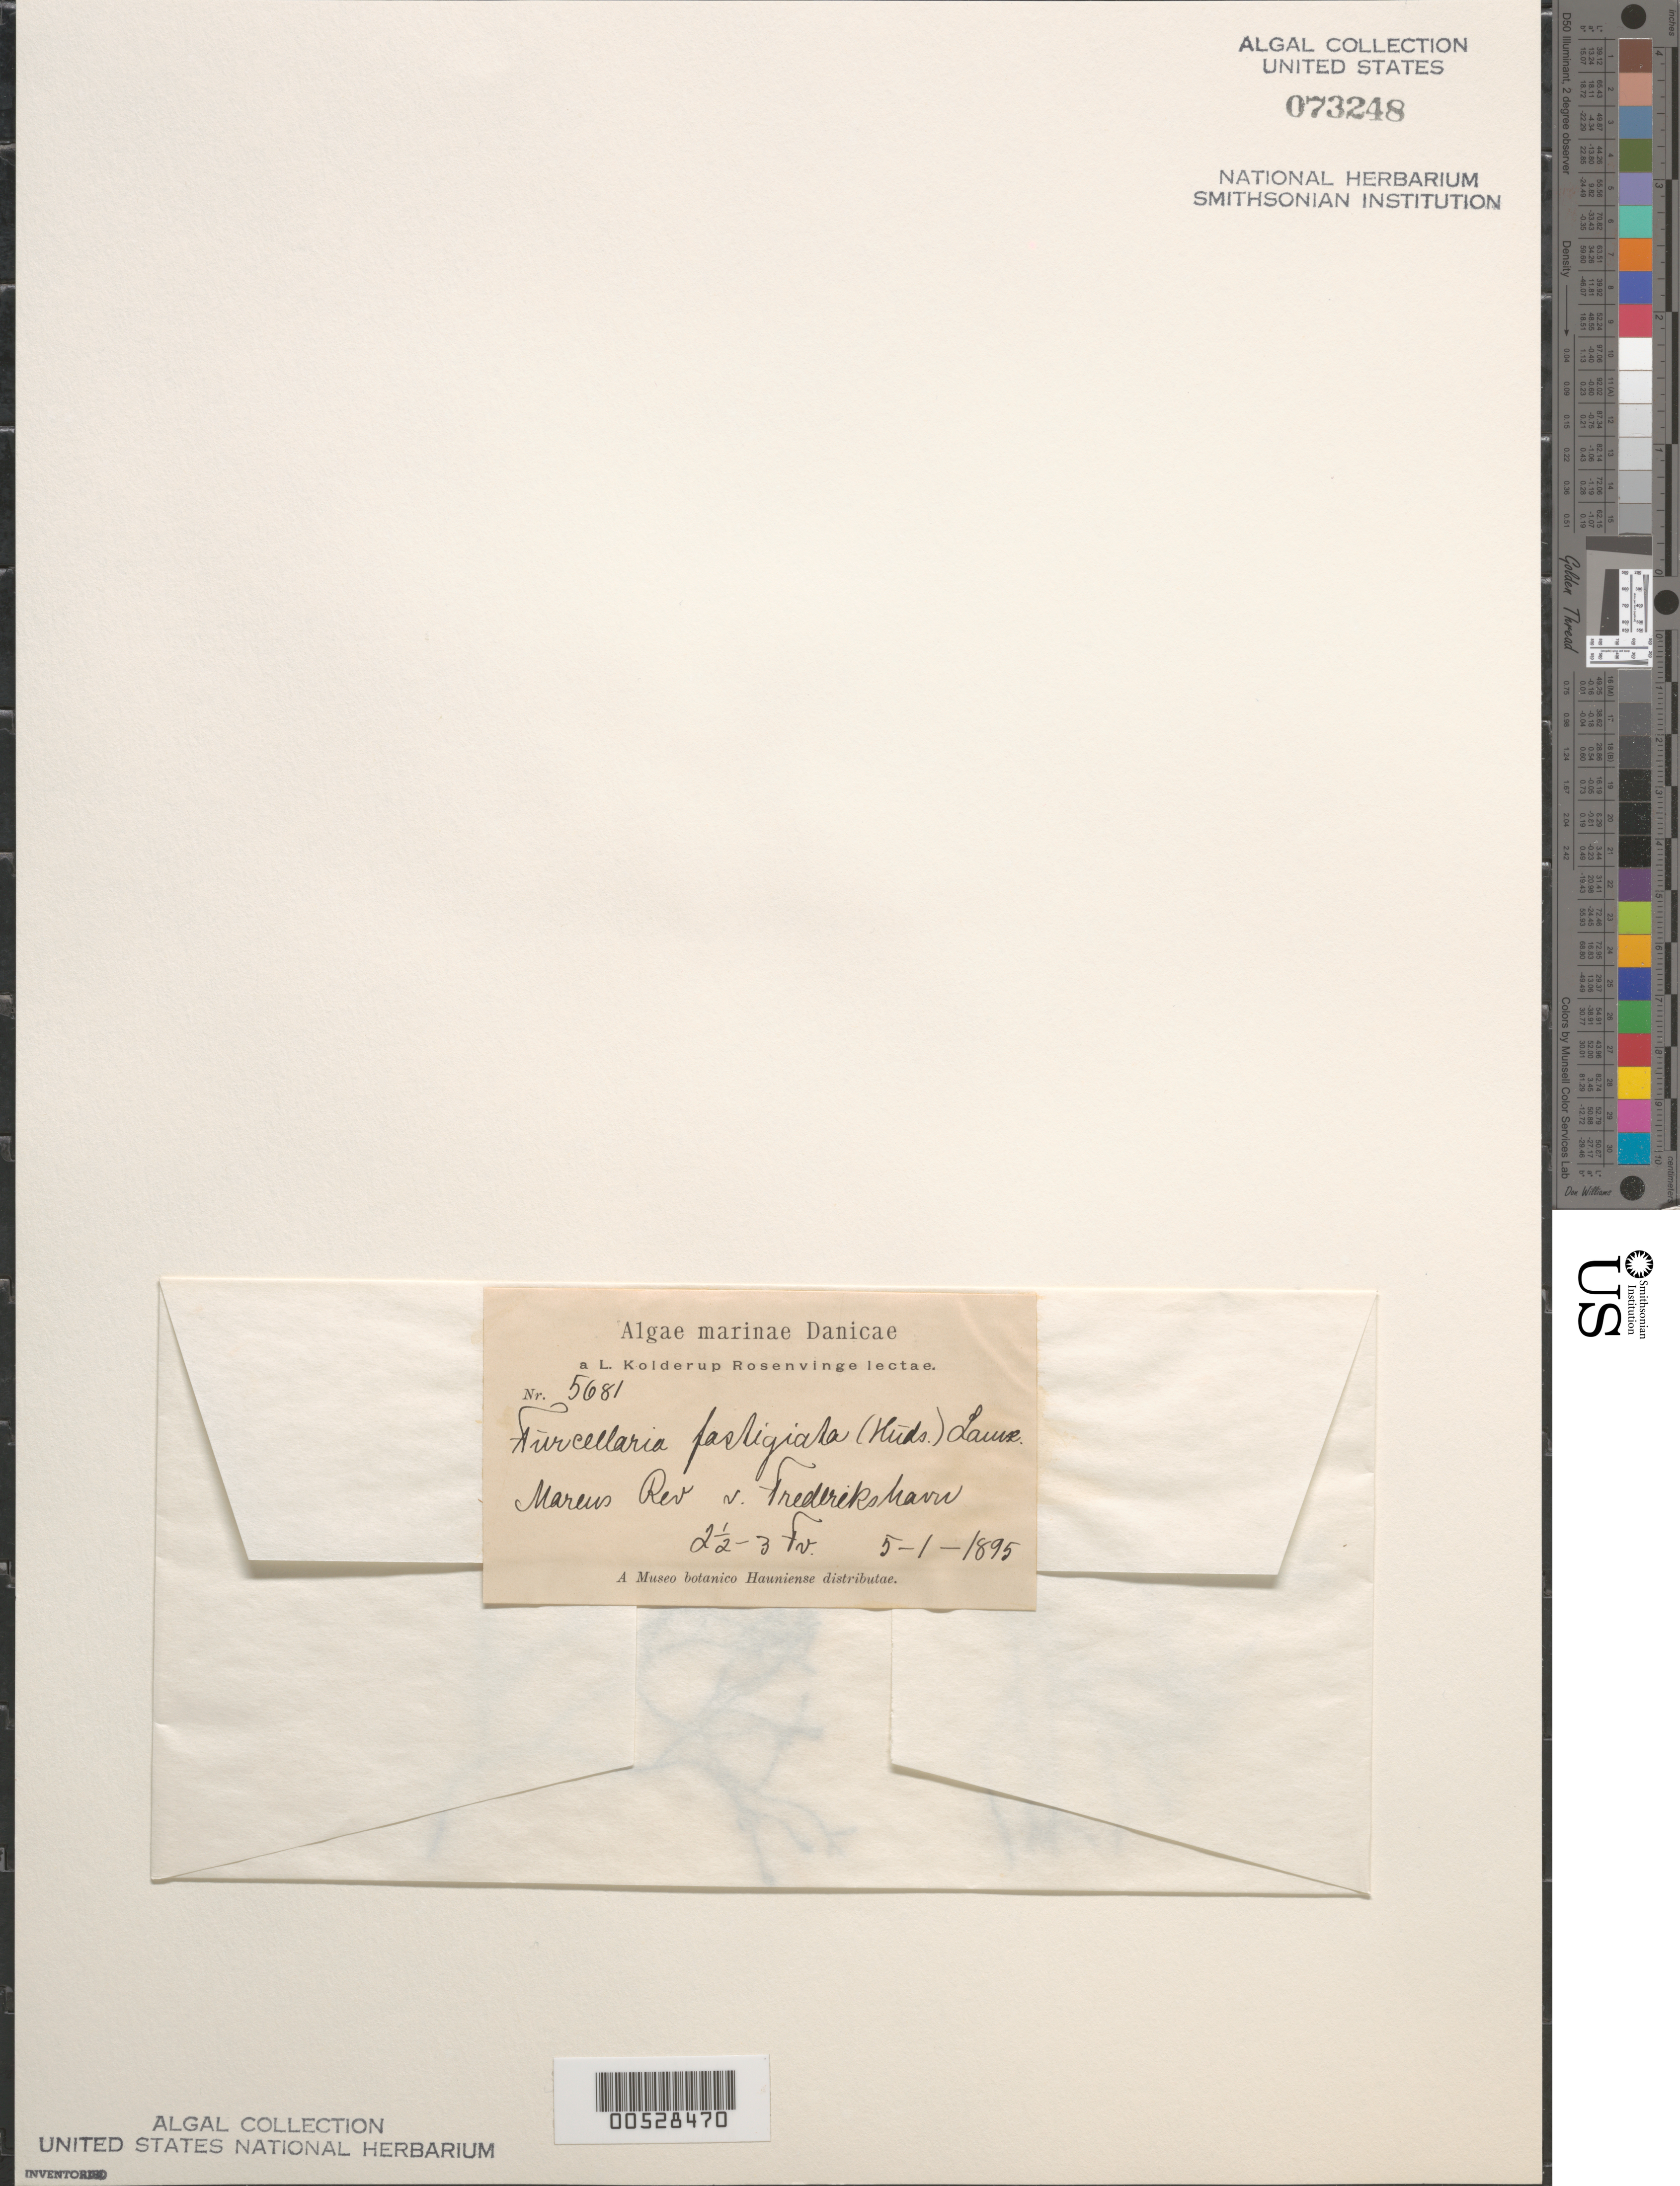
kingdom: Plantae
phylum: Rhodophyta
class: Florideophyceae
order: Gigartinales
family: Furcellariaceae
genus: Furcellaria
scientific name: Furcellaria lumbricalis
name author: (Hudson) J.V.Lamouroux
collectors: L. Rosenvinge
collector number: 5681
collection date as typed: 05 Jan 1895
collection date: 1895-01-05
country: Denmark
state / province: Nordjylland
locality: Frederickshavn, Hjorring Amt, the Kattegat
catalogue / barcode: US 73248